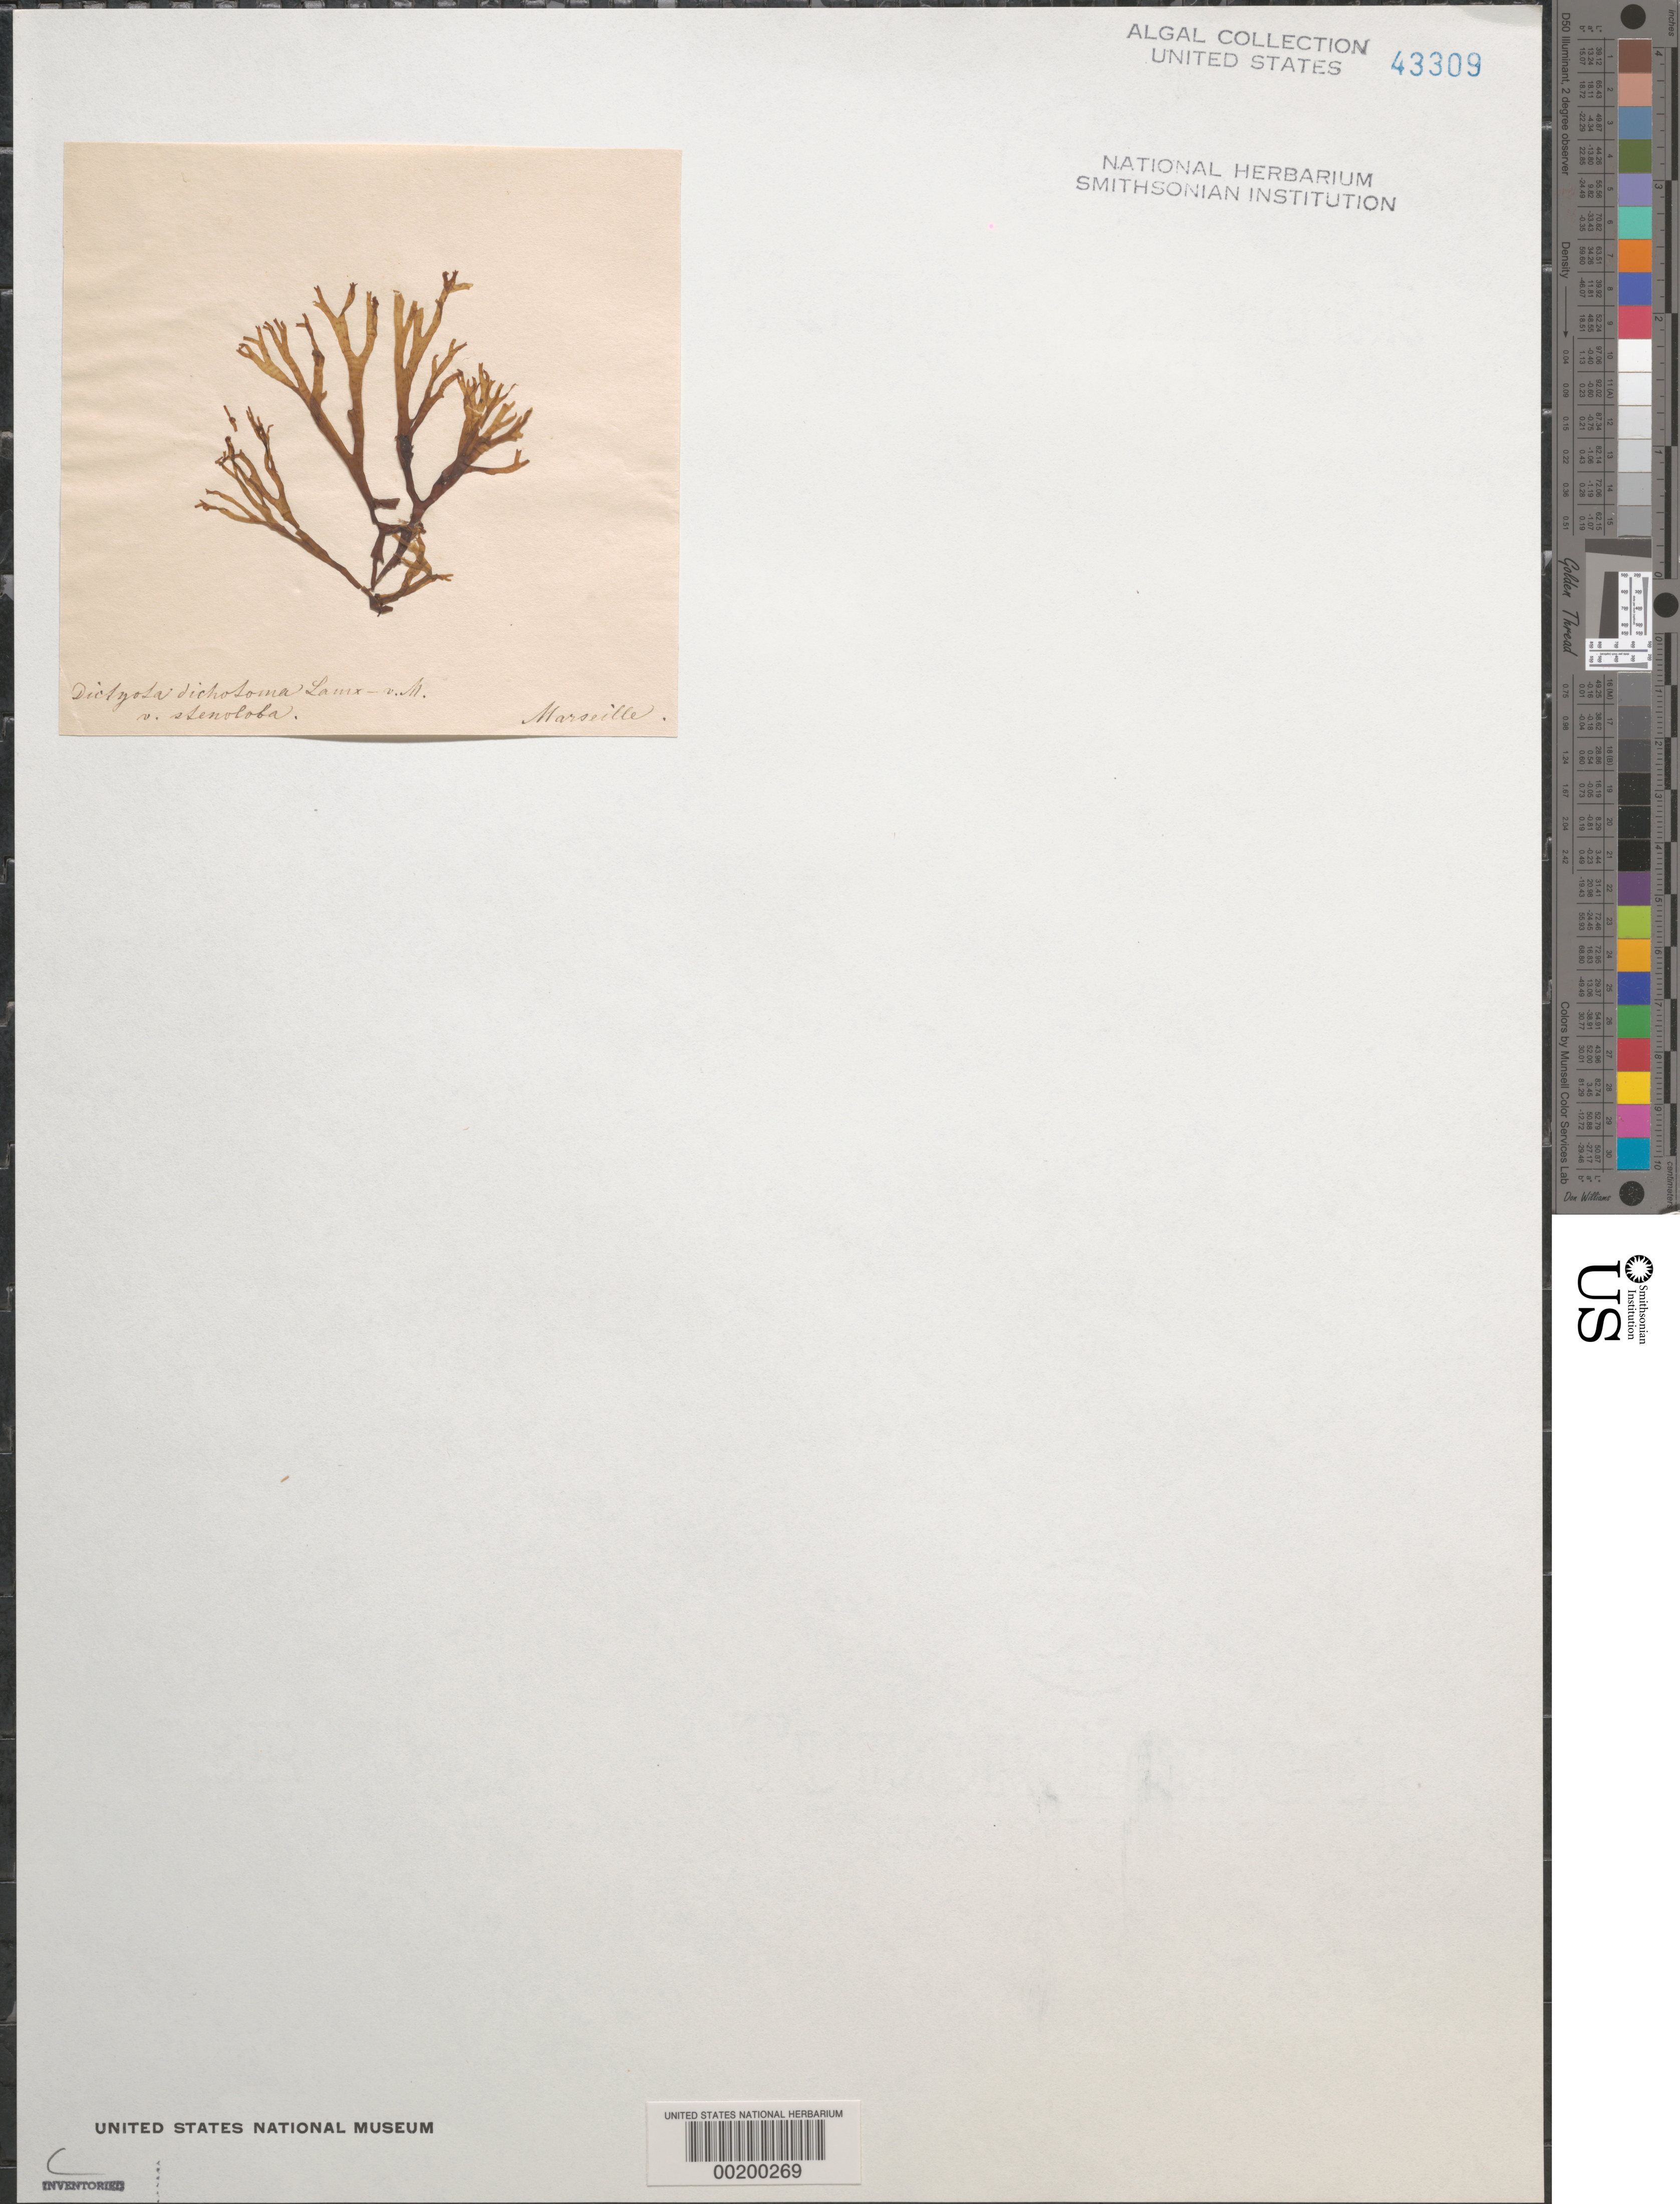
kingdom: Chromista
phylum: Ochrophyta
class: Phaeophyceae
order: Dictyotales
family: Dictyotaceae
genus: Dictyota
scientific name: Dictyota dichotoma var. stenoloba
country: France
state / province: Provence-Alpes-Côte d'Azur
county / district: Bouches-Du-Rhône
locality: Marseille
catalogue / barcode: US 43309